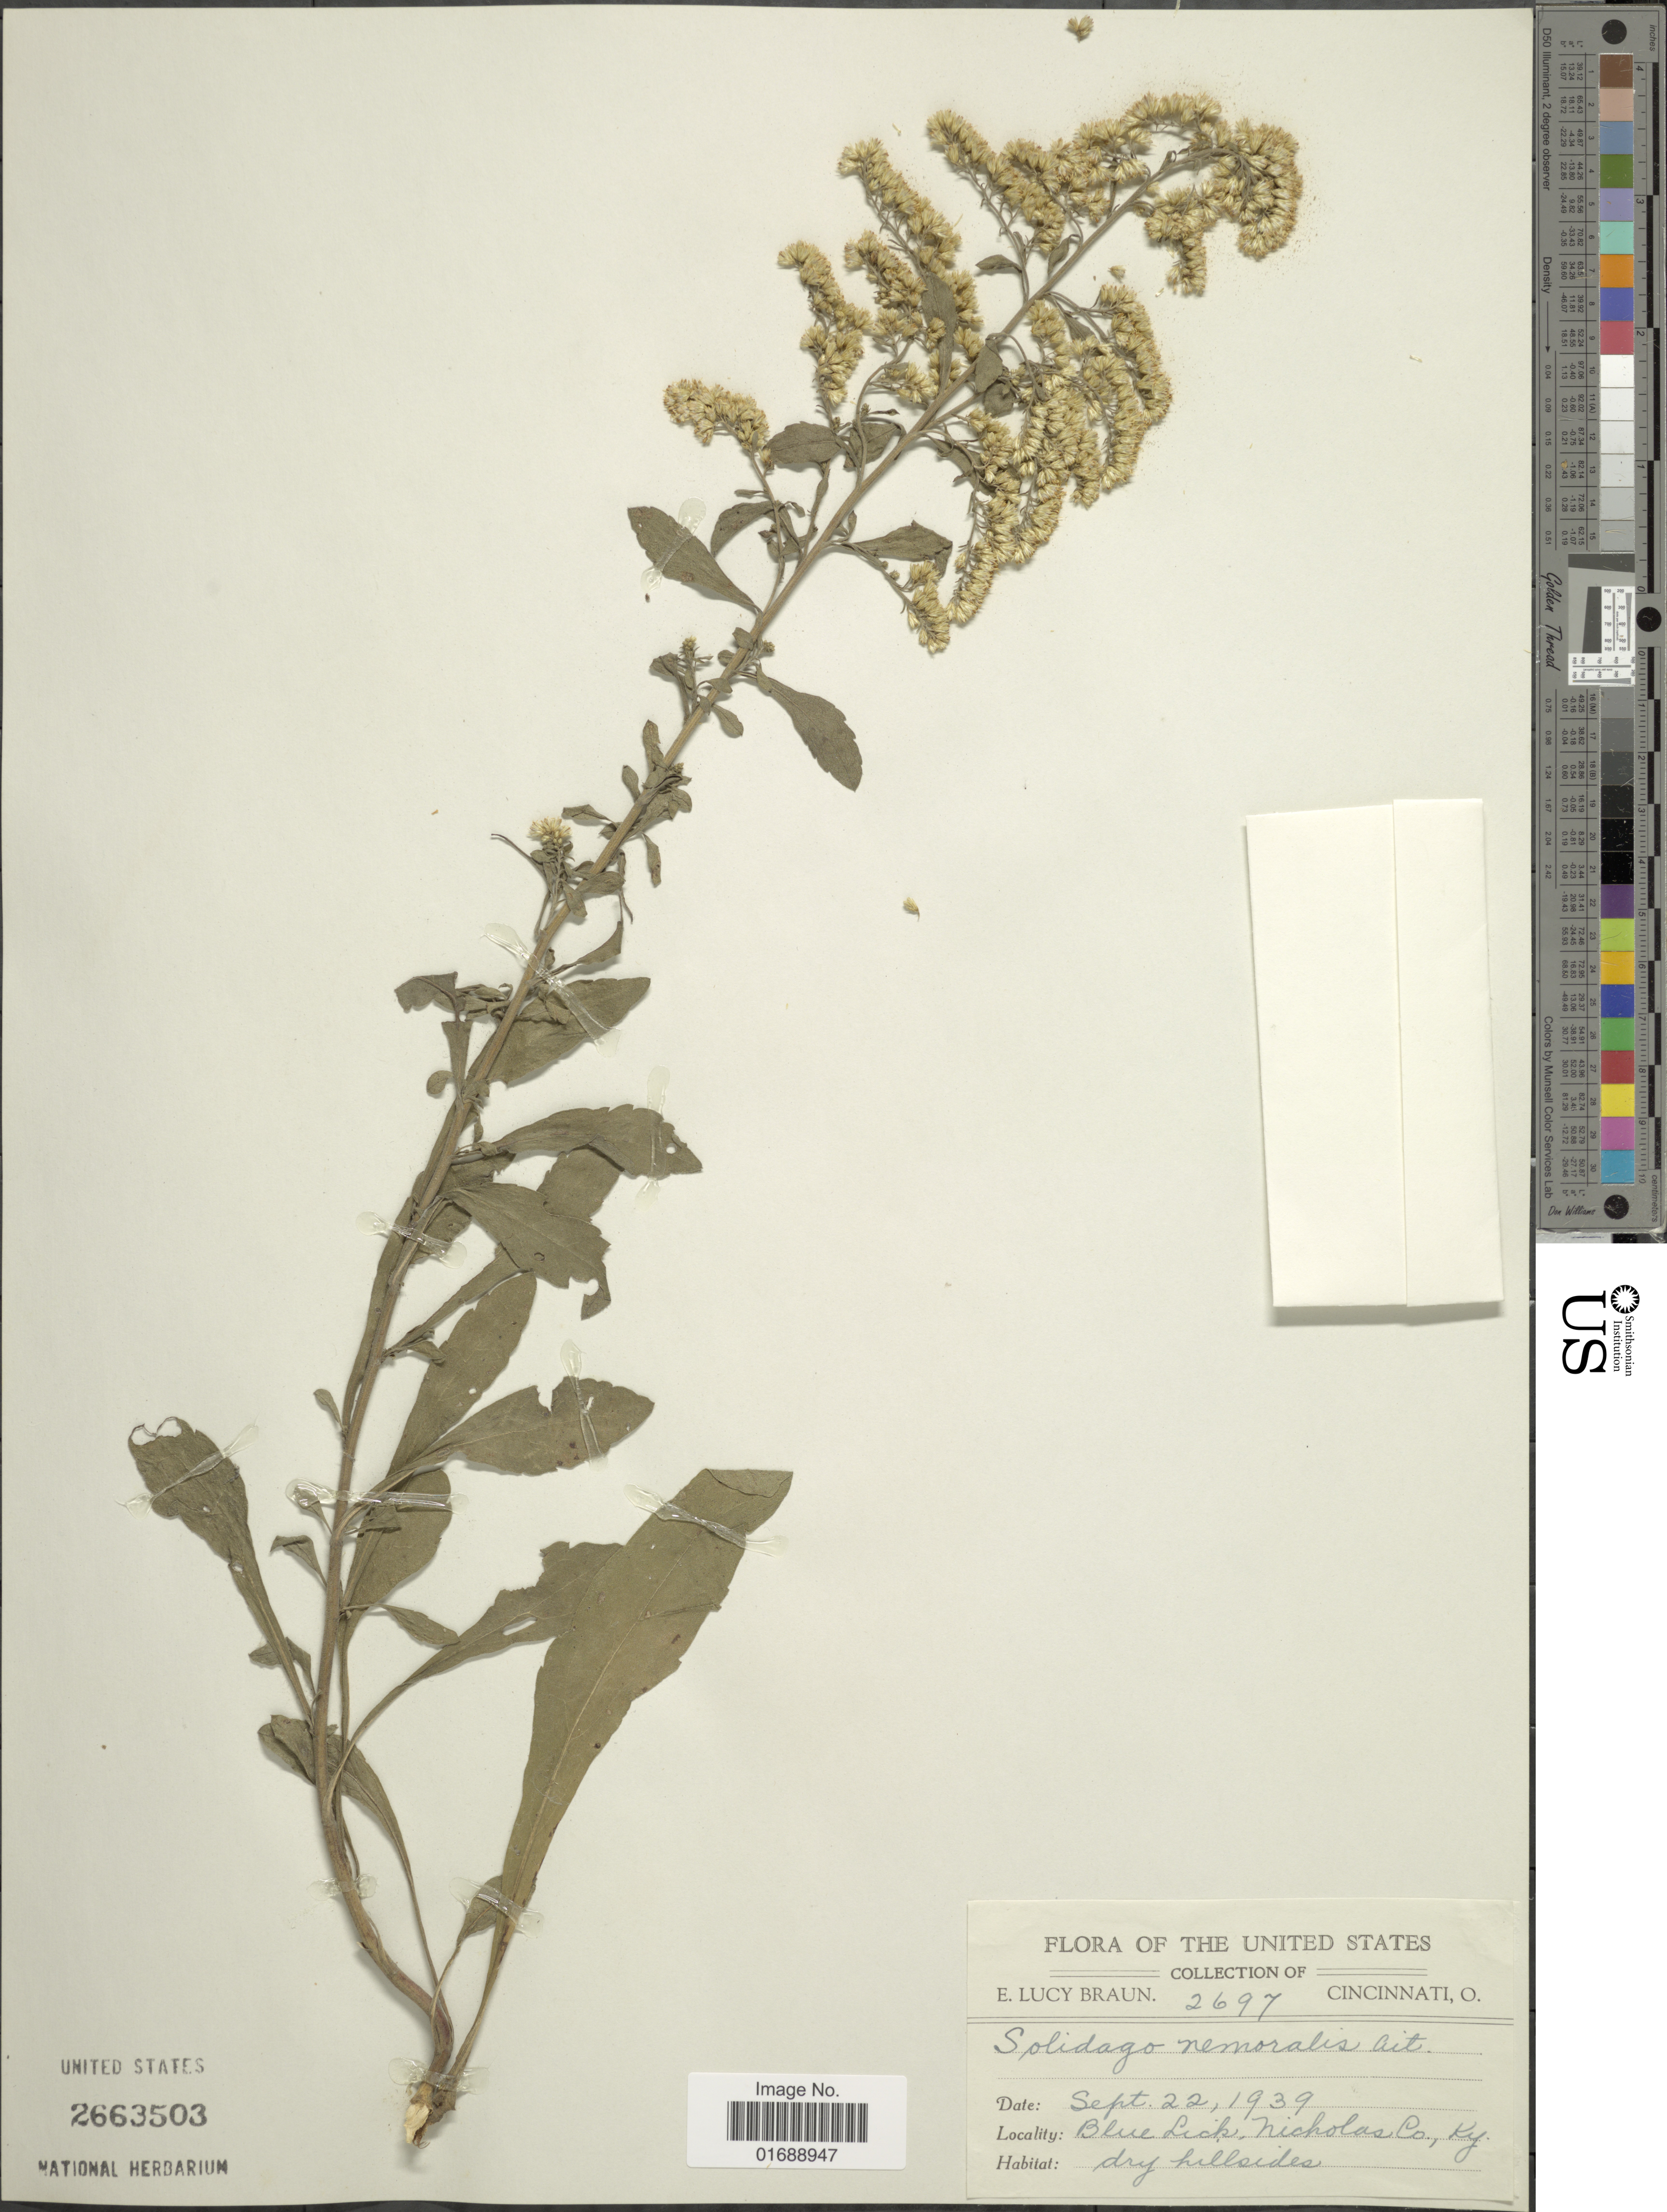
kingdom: Plantae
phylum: Tracheophyta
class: Magnoliopsida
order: Asterales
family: Asteraceae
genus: Solidago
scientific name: Solidago nemoralis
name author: Aiton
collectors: E. L. Braun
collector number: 2697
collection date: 1939-09-22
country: United States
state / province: Kentucky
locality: Blue Lick, Nicholas Co., Ky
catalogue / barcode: US 2663503